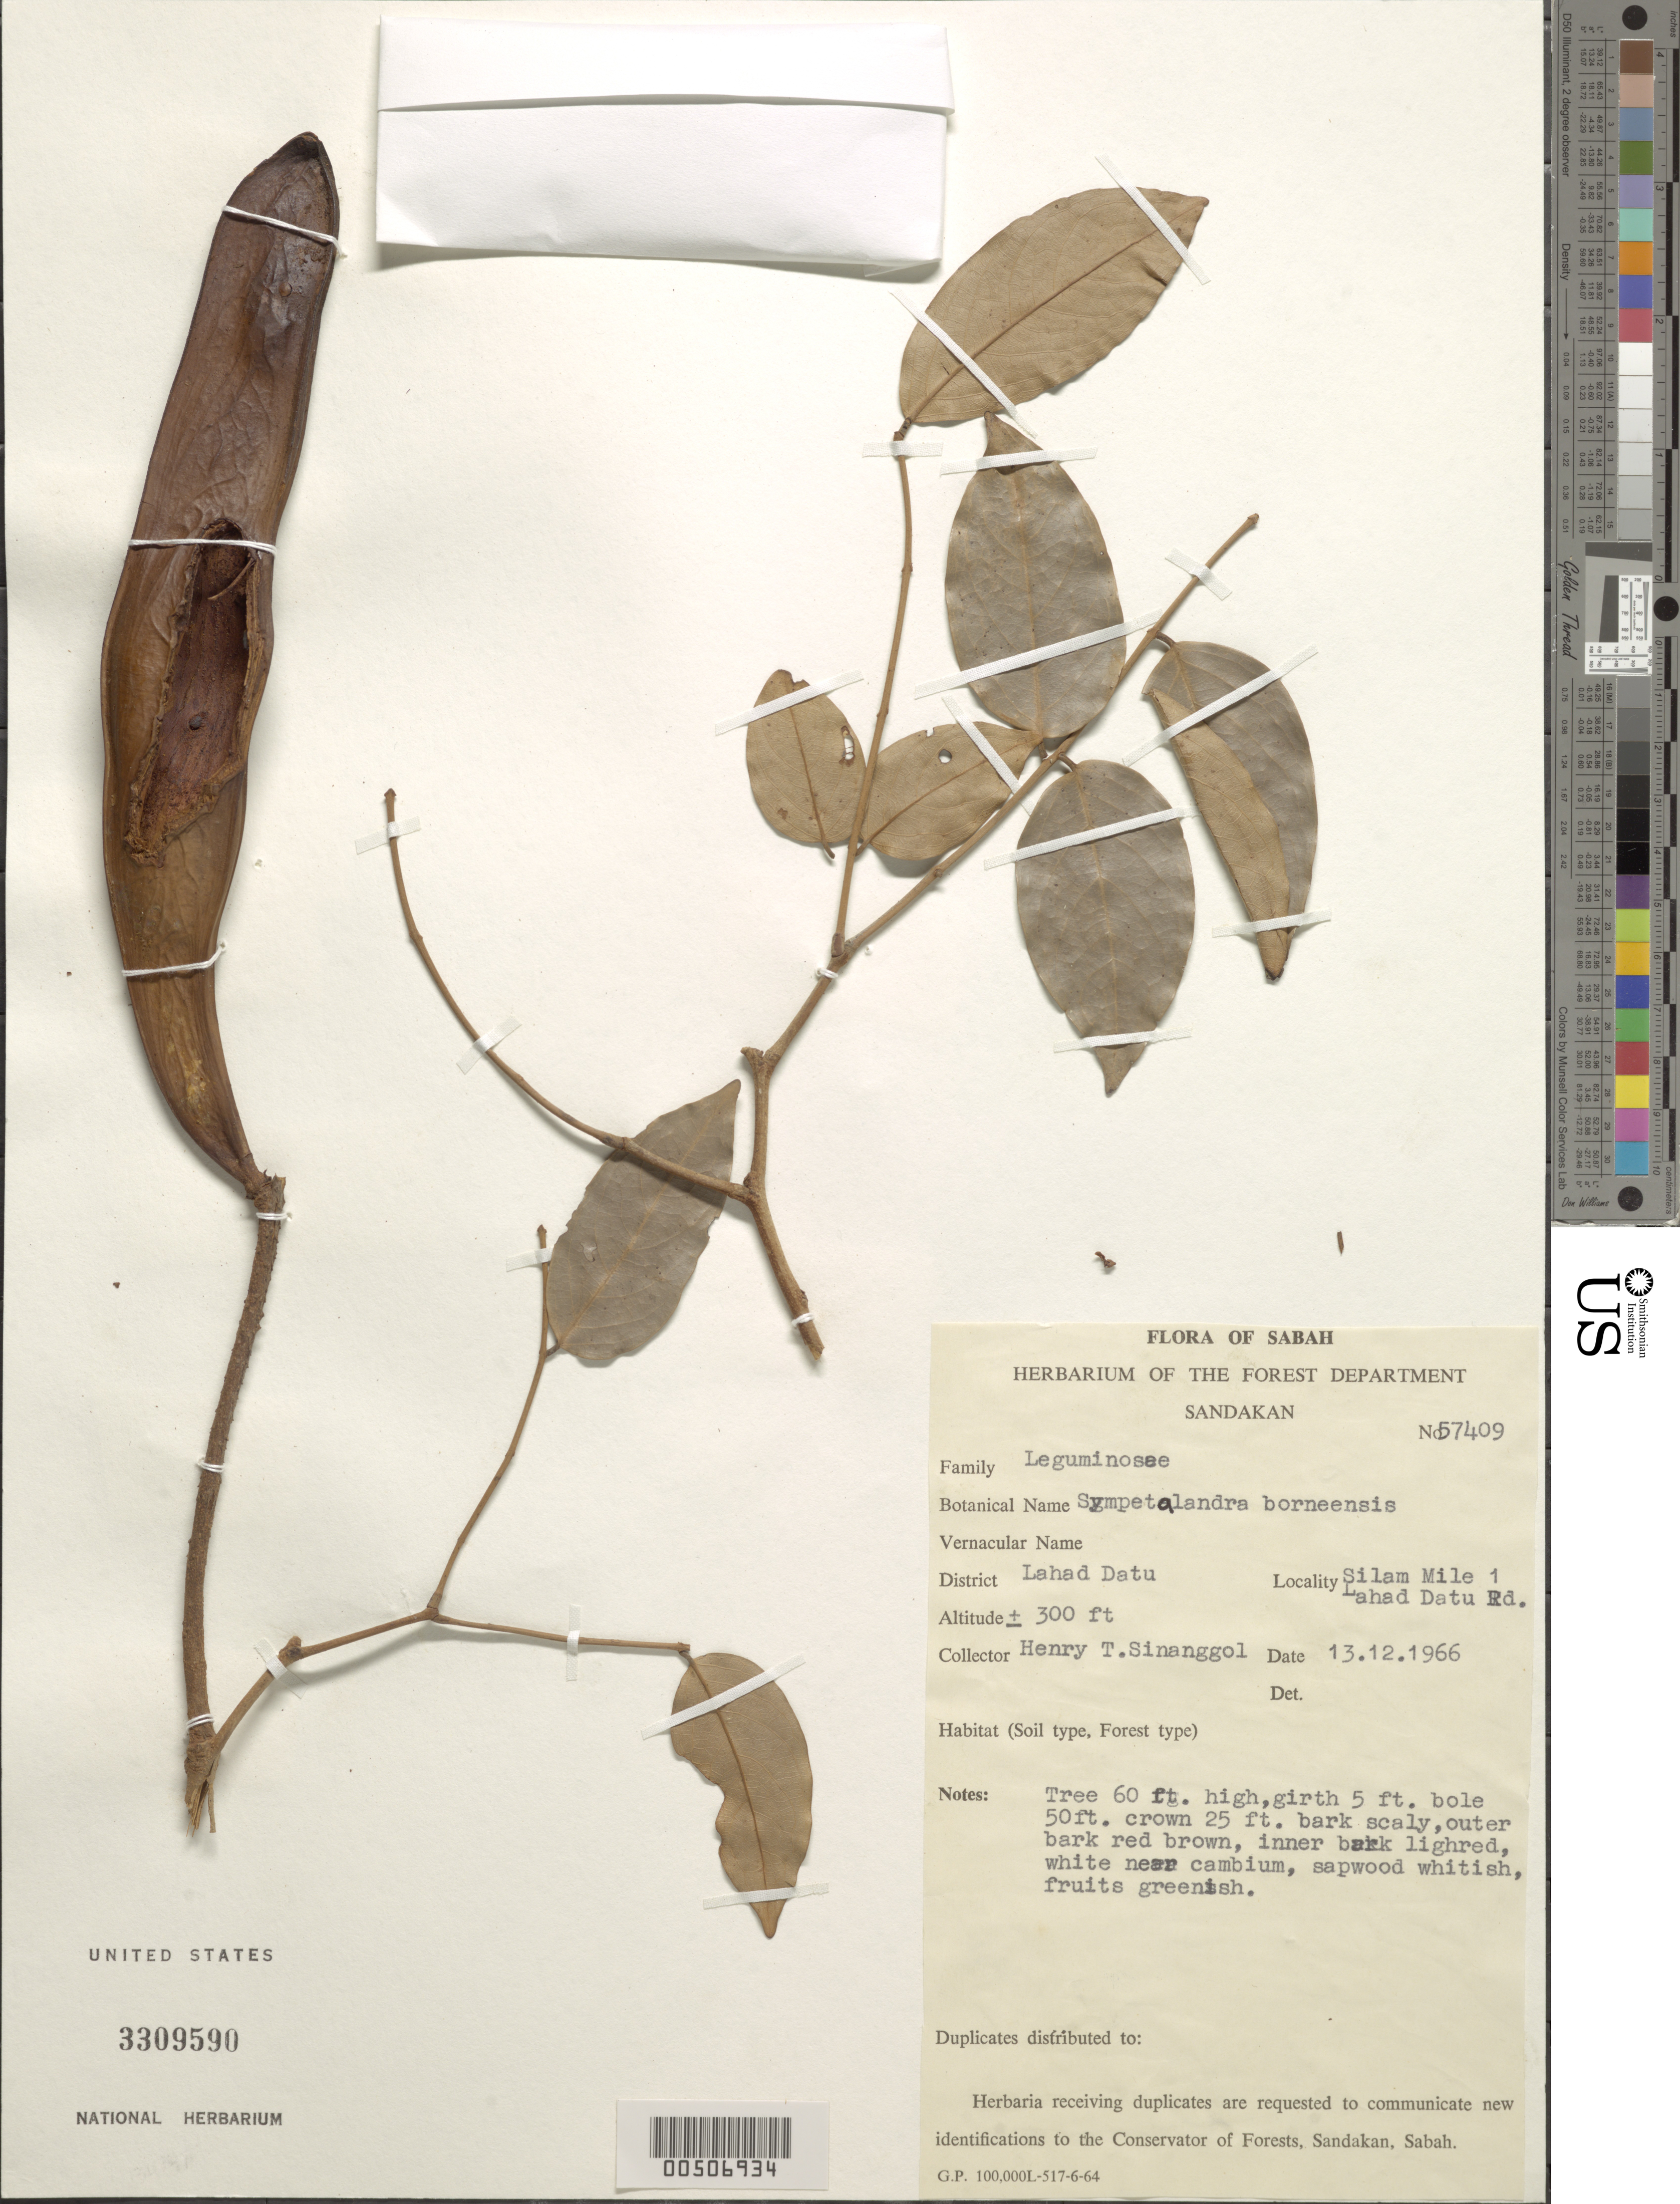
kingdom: Plantae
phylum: Tracheophyta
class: Magnoliopsida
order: Fabales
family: Fabaceae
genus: Sympetalandra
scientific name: Sympetalandra borneensis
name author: Stapf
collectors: H. Sinanggol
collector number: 57409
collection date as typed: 13 Dec 1966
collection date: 1966-12-13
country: Malaysia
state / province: Sabah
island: Borneo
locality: Lahad datu, silam mile 1 lahad datu road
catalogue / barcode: US 3309590